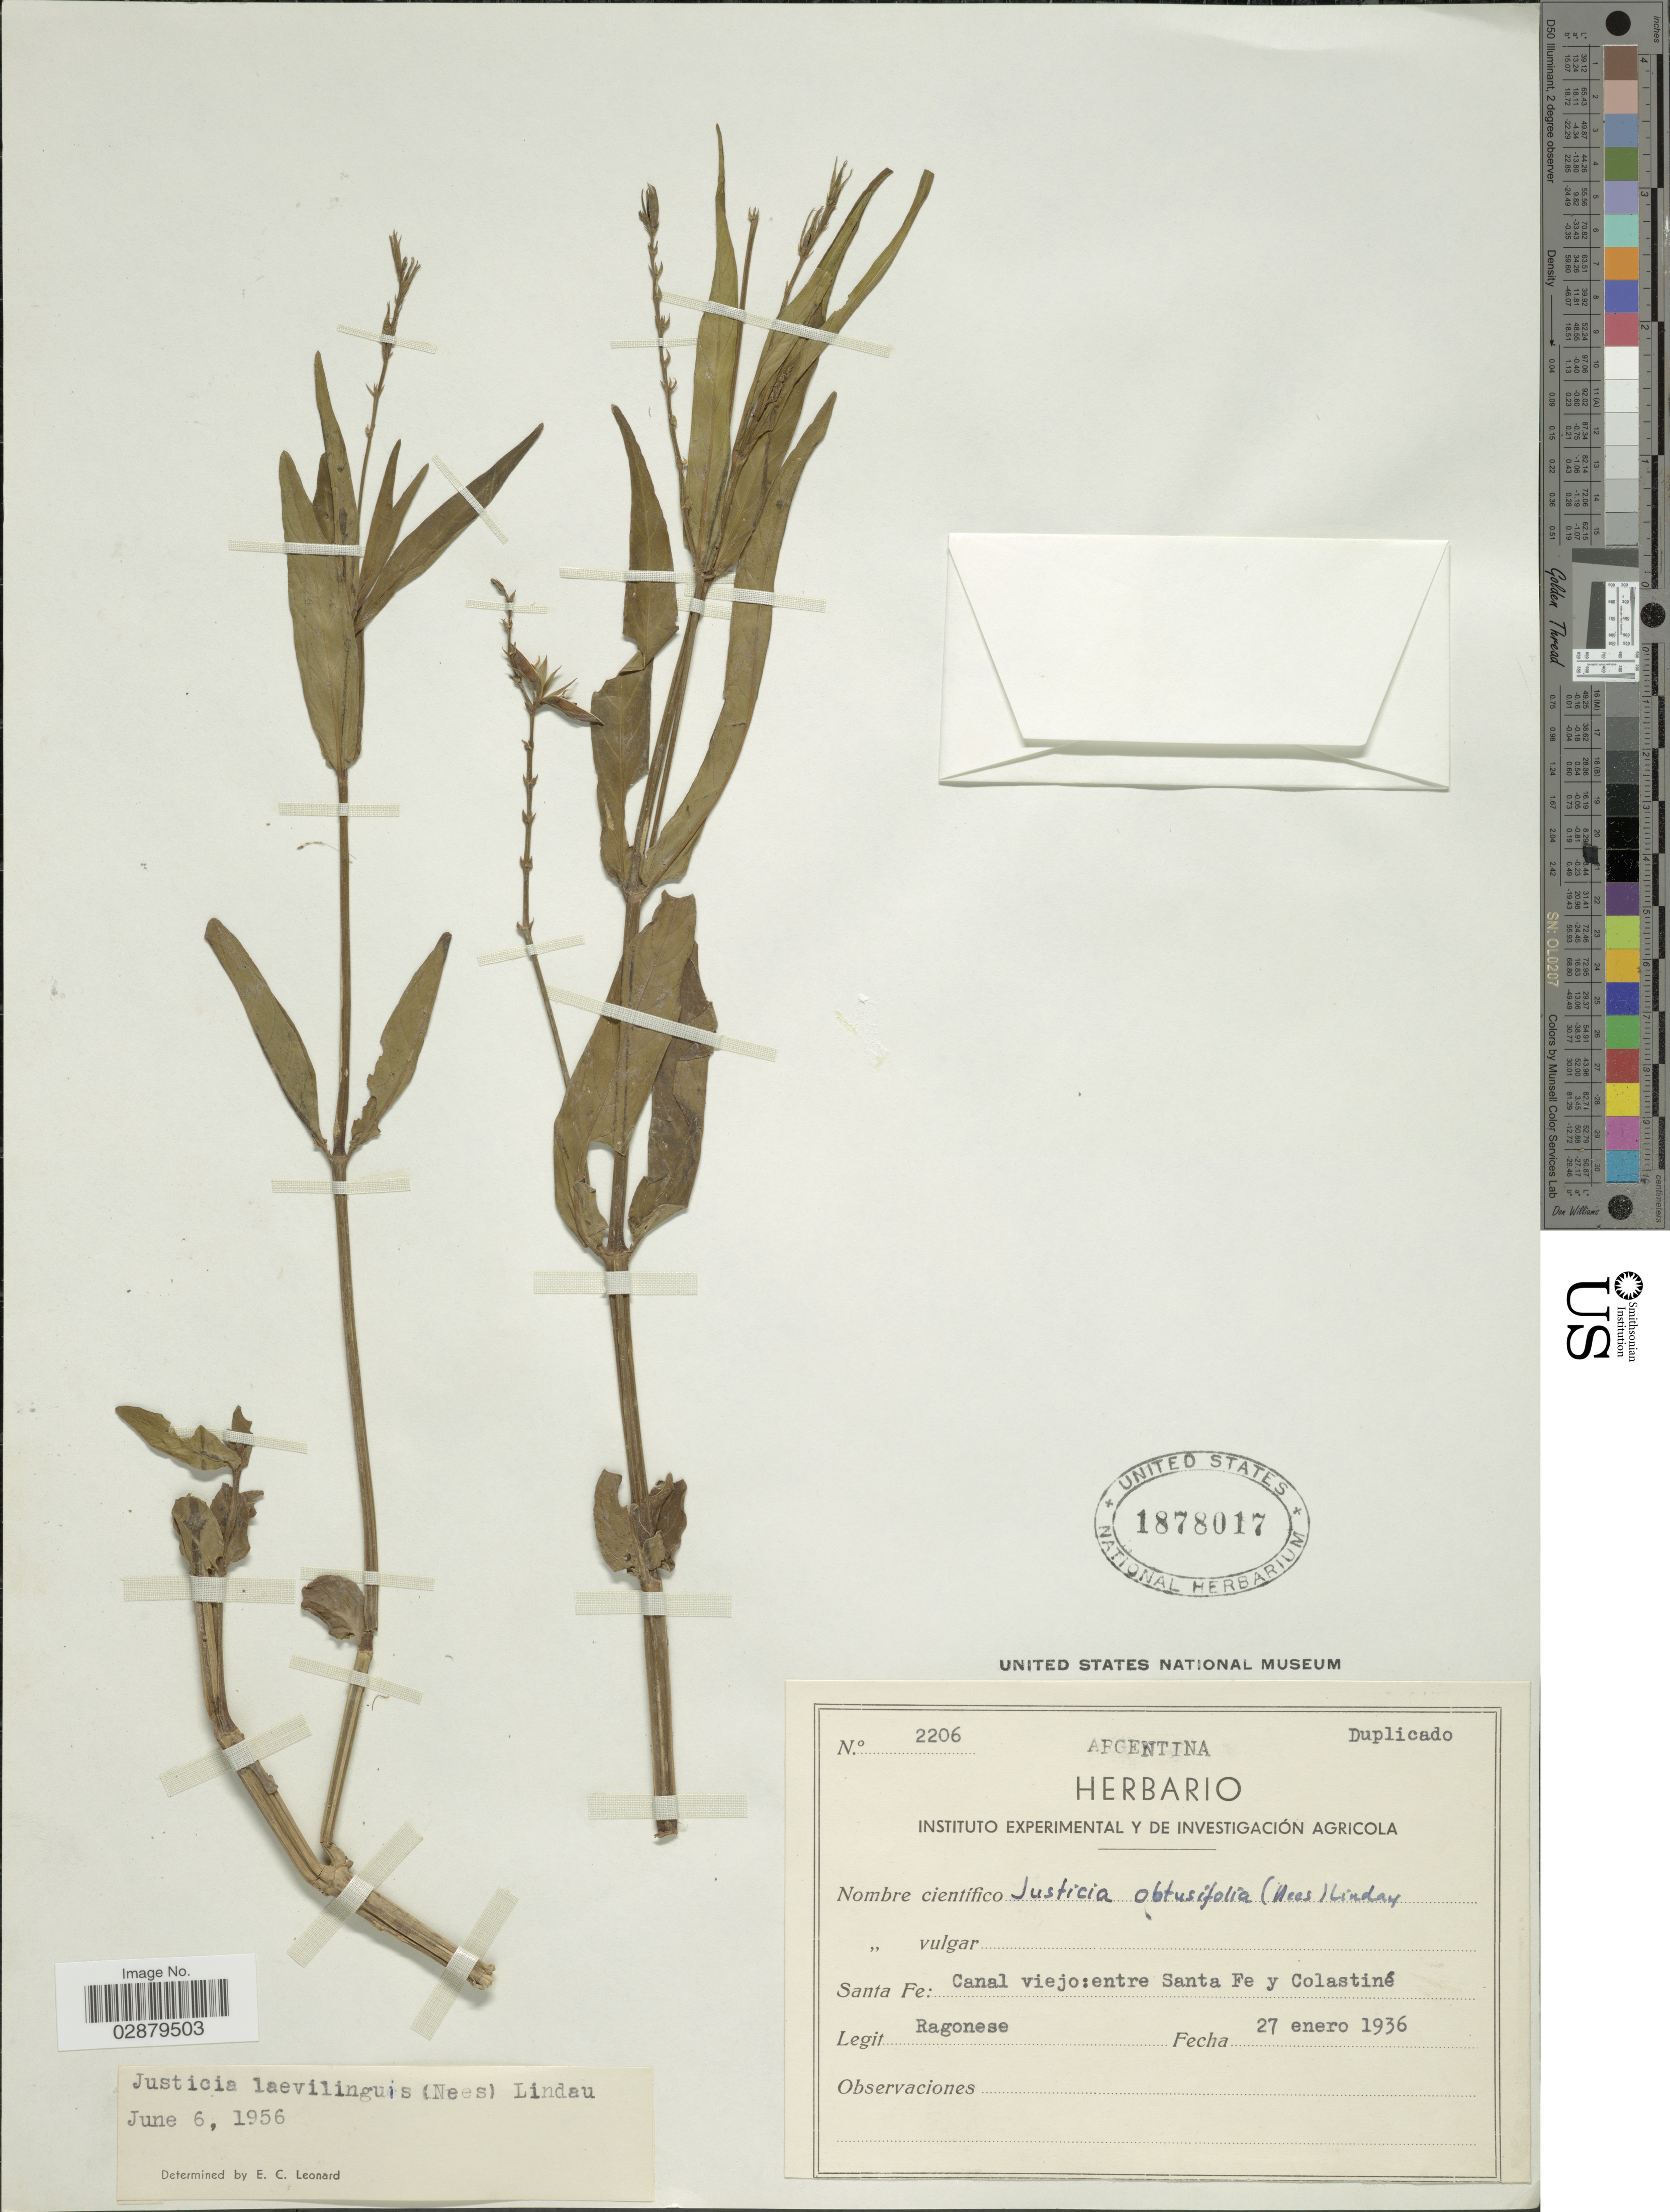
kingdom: Plantae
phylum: Tracheophyta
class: Magnoliopsida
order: Lamiales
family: Acanthaceae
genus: Justicia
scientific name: Justicia laevilinguis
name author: (Nees) Lindau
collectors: Ragonese, --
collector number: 2206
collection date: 1936-01-27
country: Argentina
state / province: Santa Fe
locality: Canal viejo: entre Sanata Fe y Colastiné.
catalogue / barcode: US 1878017